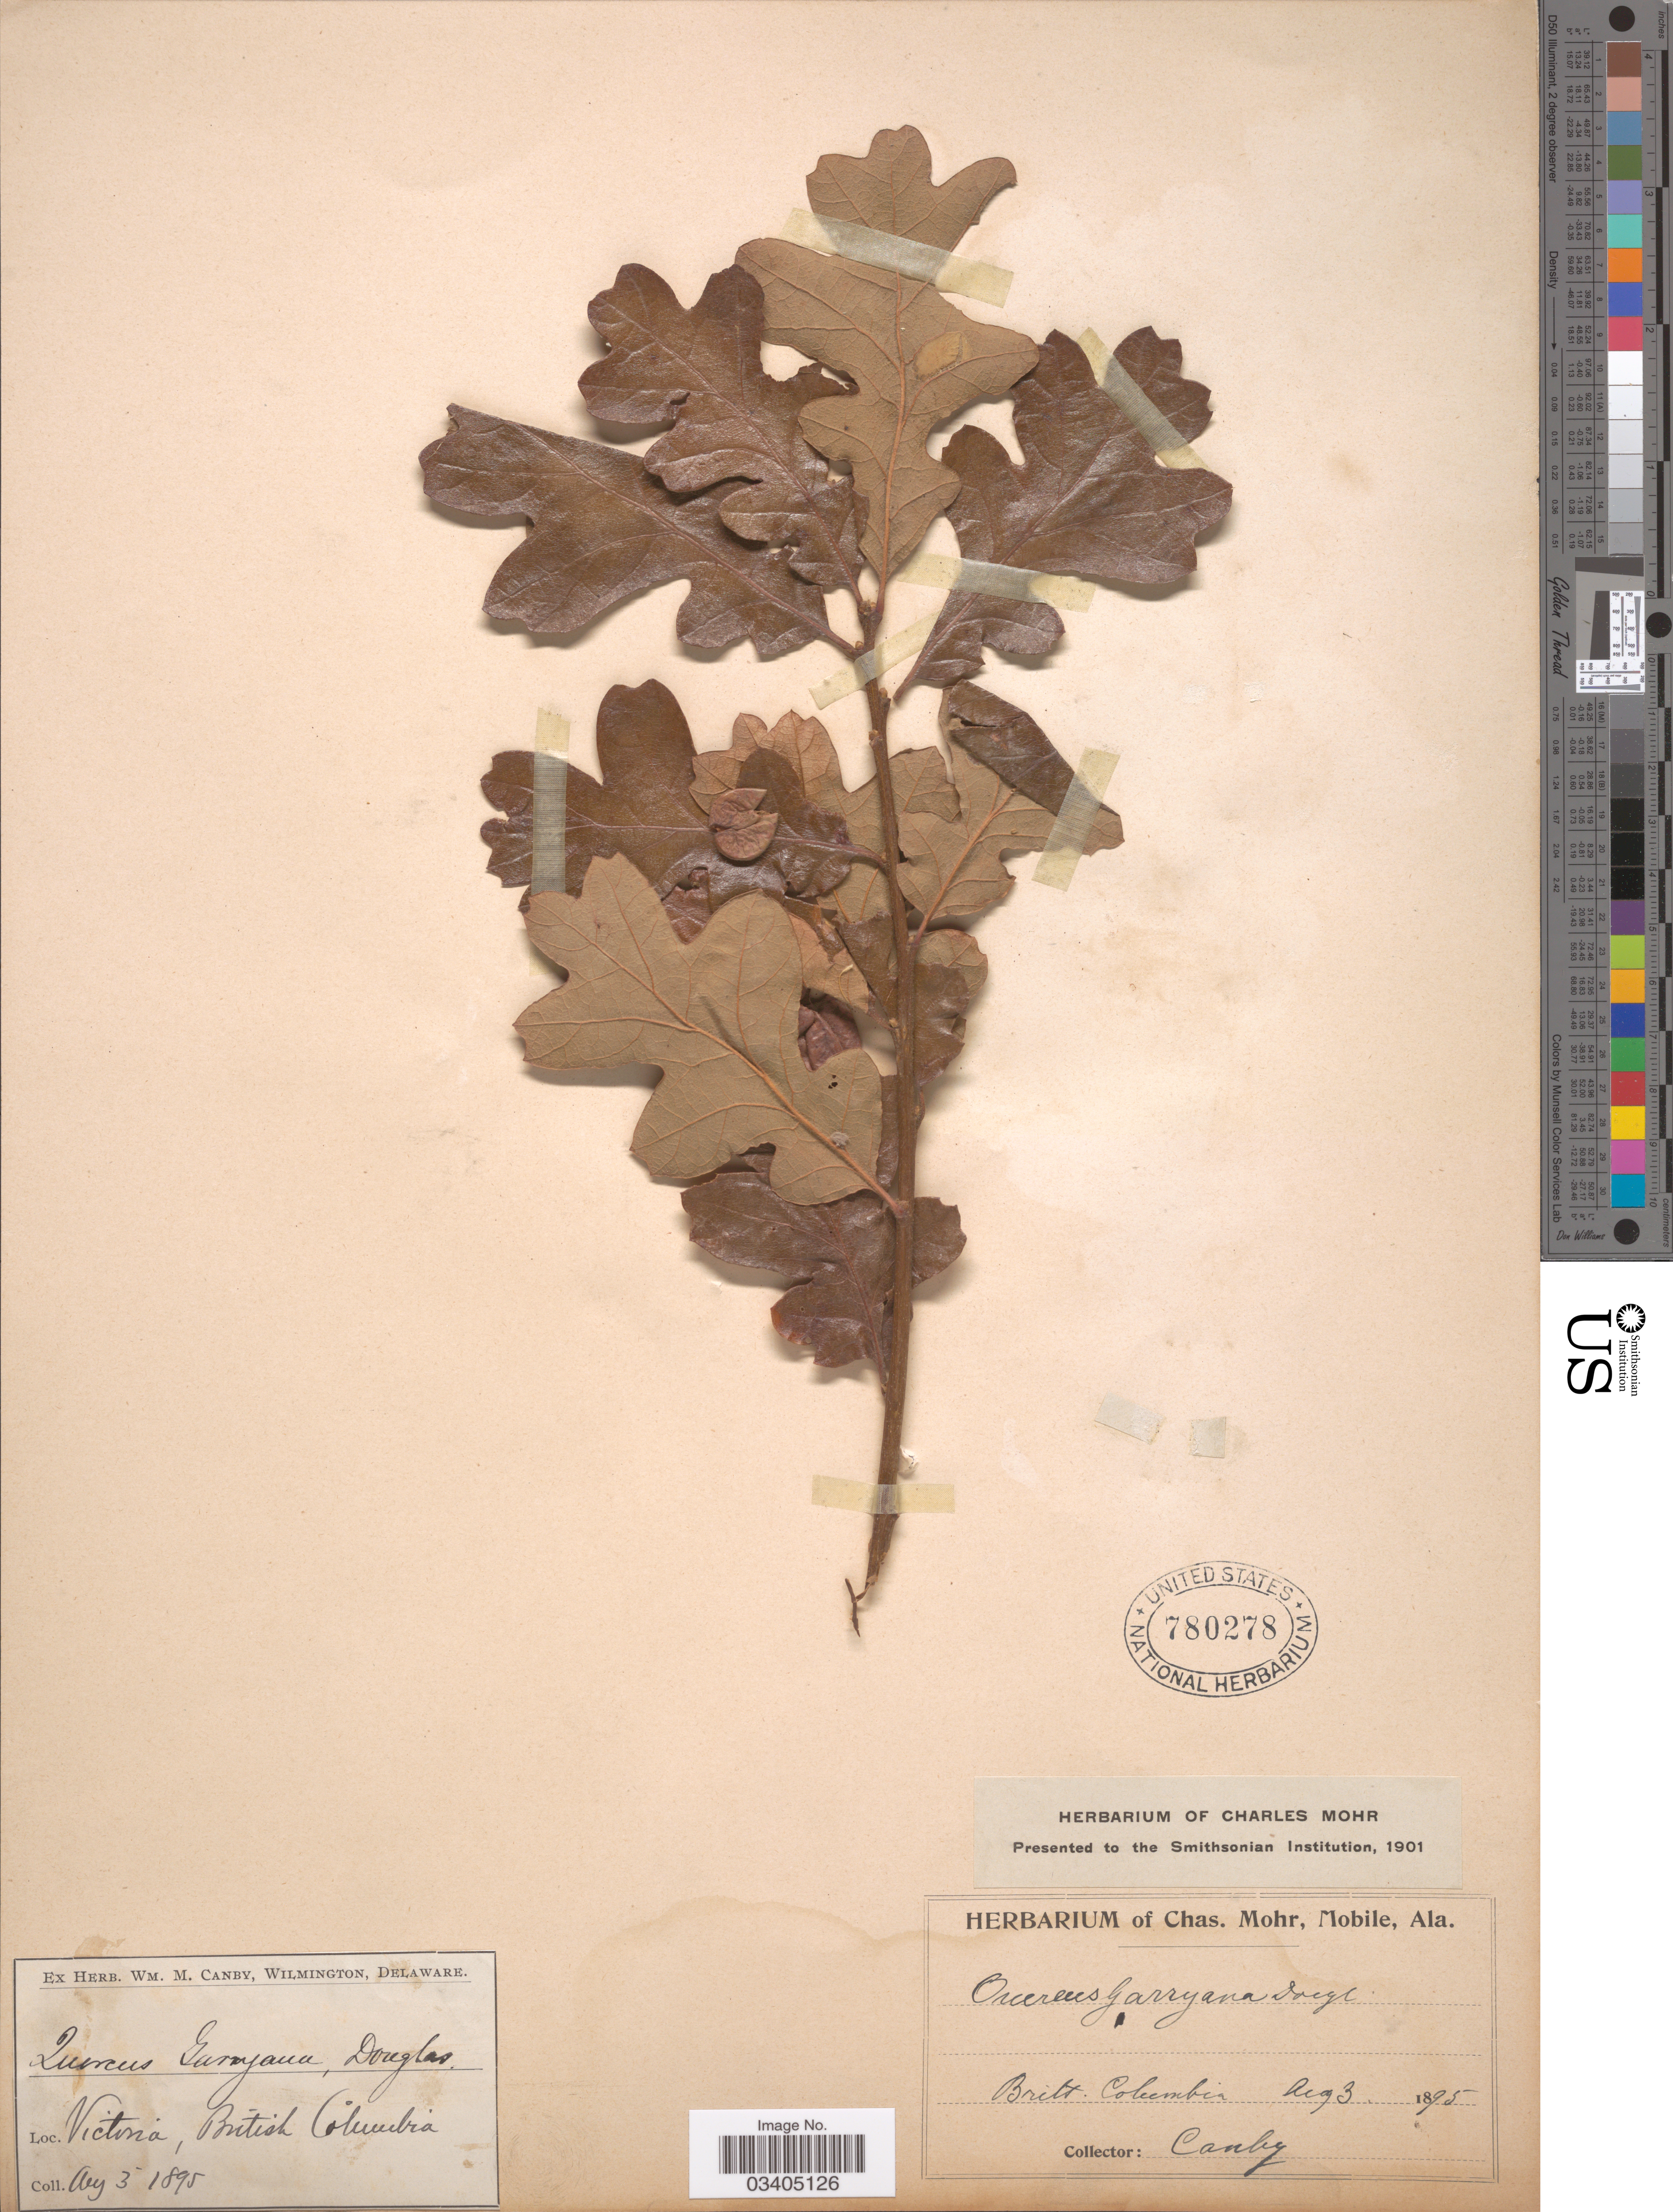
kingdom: Plantae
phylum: Tracheophyta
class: Magnoliopsida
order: Fagales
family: Fagaceae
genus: Quercus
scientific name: Quercus garryana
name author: Douglas ex Hook.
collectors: W. M. Canby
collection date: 1895-08-03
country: Canada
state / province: British Columbia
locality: Victoria.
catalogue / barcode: US 780278